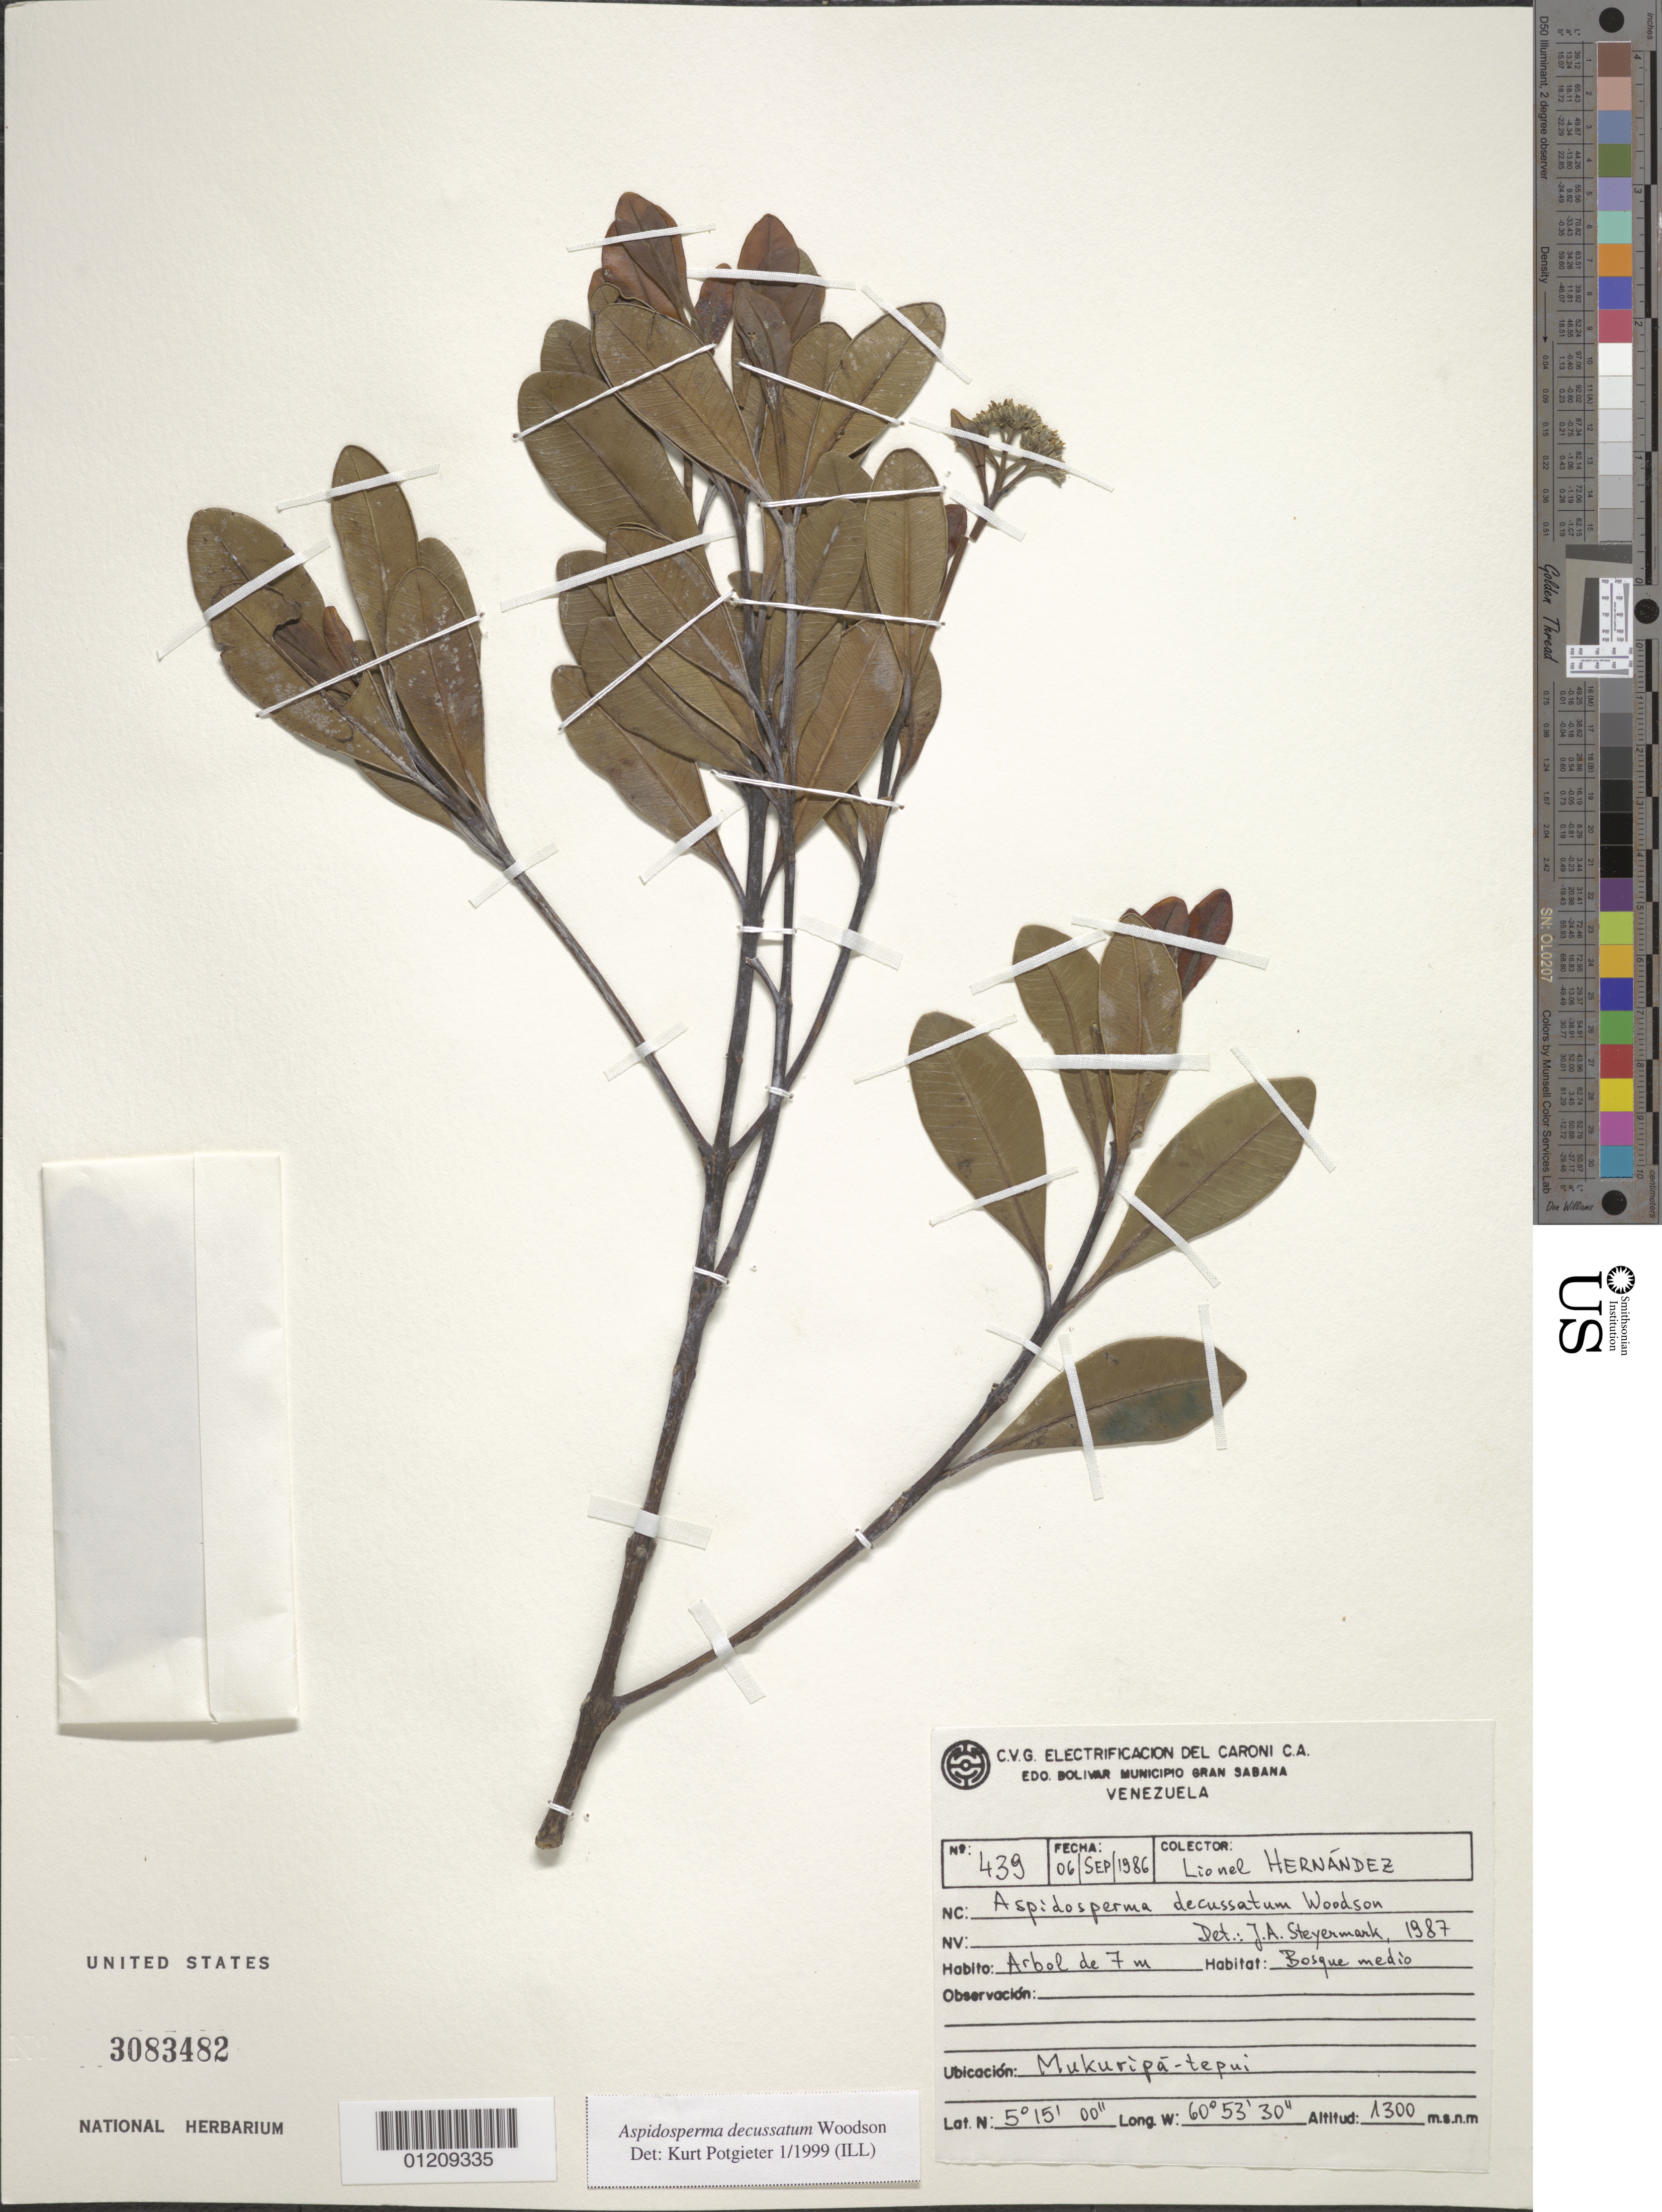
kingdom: Plantae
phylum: Tracheophyta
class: Magnoliopsida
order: Gentianales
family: Apocynaceae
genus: Aspidosperma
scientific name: Aspidosperma decussatum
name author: Woodson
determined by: Potgieter, K.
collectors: L. Hernández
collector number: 439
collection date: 1986-09-06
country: Venezuela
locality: Mukuripá-tepui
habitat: Bosque medio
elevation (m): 1300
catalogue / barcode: US 3083482